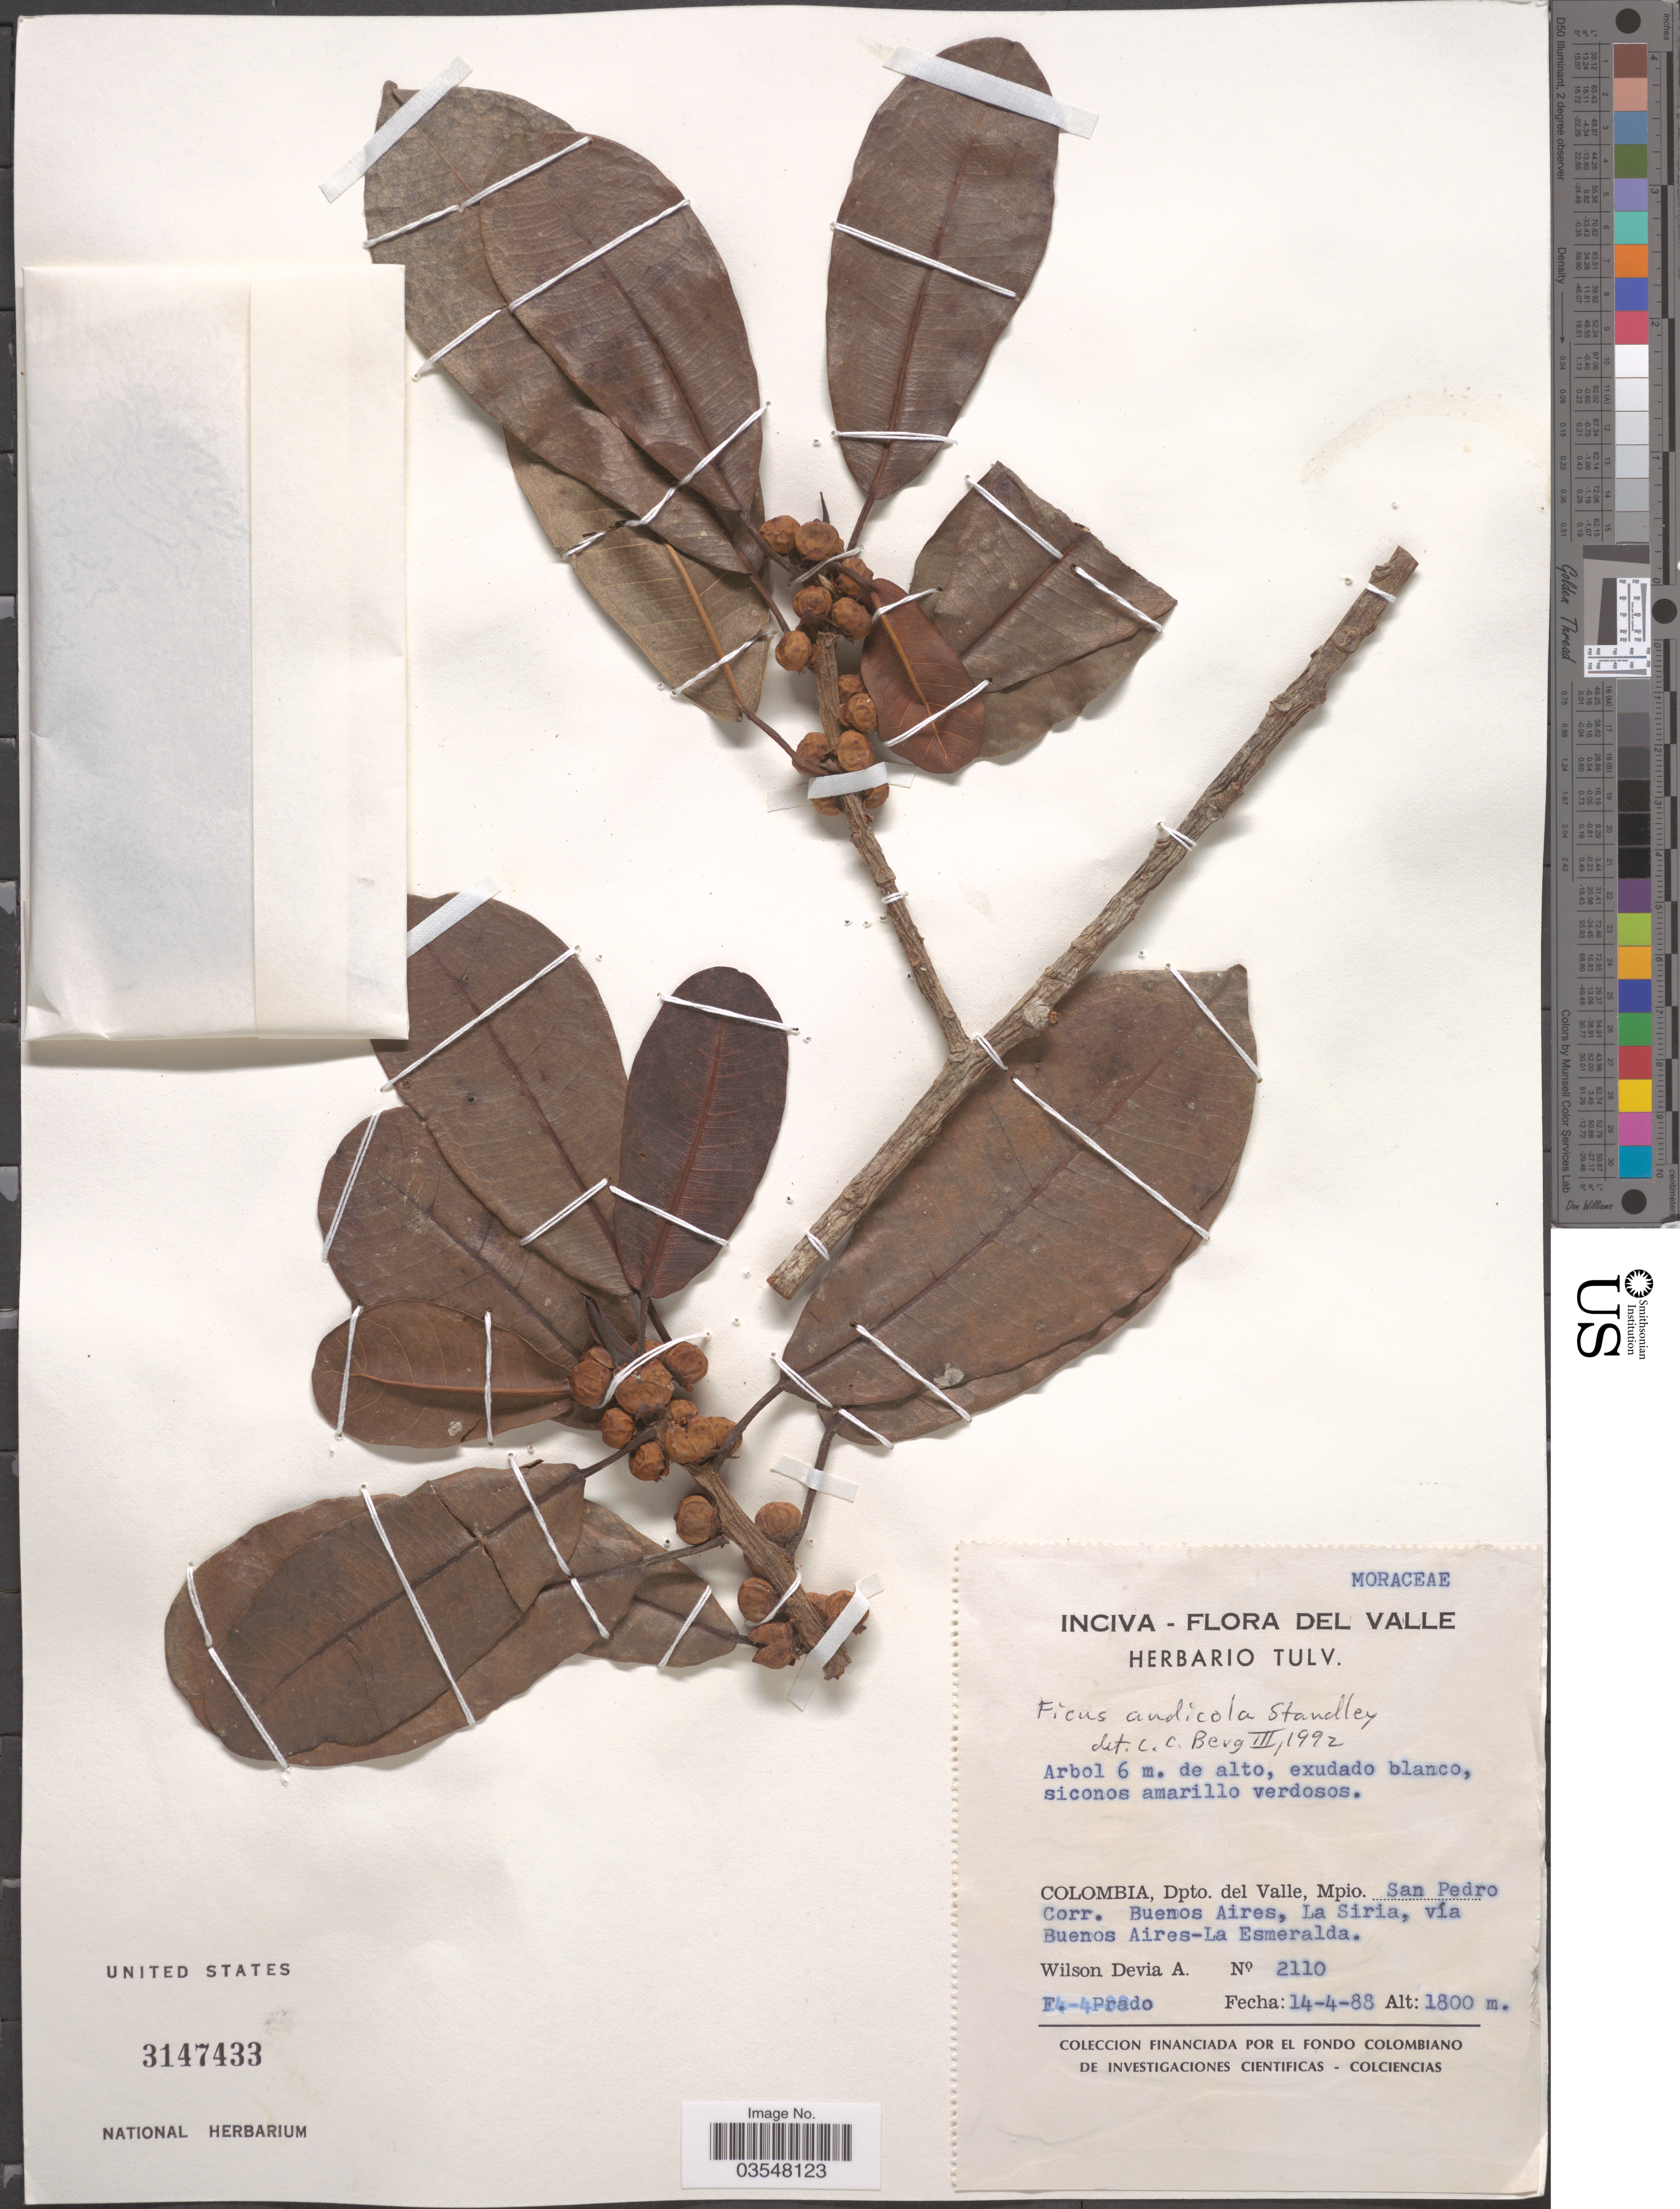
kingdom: Plantae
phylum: Tracheophyta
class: Magnoliopsida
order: Rosales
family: Moraceae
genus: Ficus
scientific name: Ficus andicola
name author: Standl.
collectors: W. Devia A. & F. Prado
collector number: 2110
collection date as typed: Transcribed d/m/y: 14/4/88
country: Colombia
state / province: Valle del Cauca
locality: Dpto. del Valle, Mpio. San Pedro Corr. Buenos Aires, La Siria, vía Buenos Aires-La Esmeralda.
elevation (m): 1800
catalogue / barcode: US 3147433